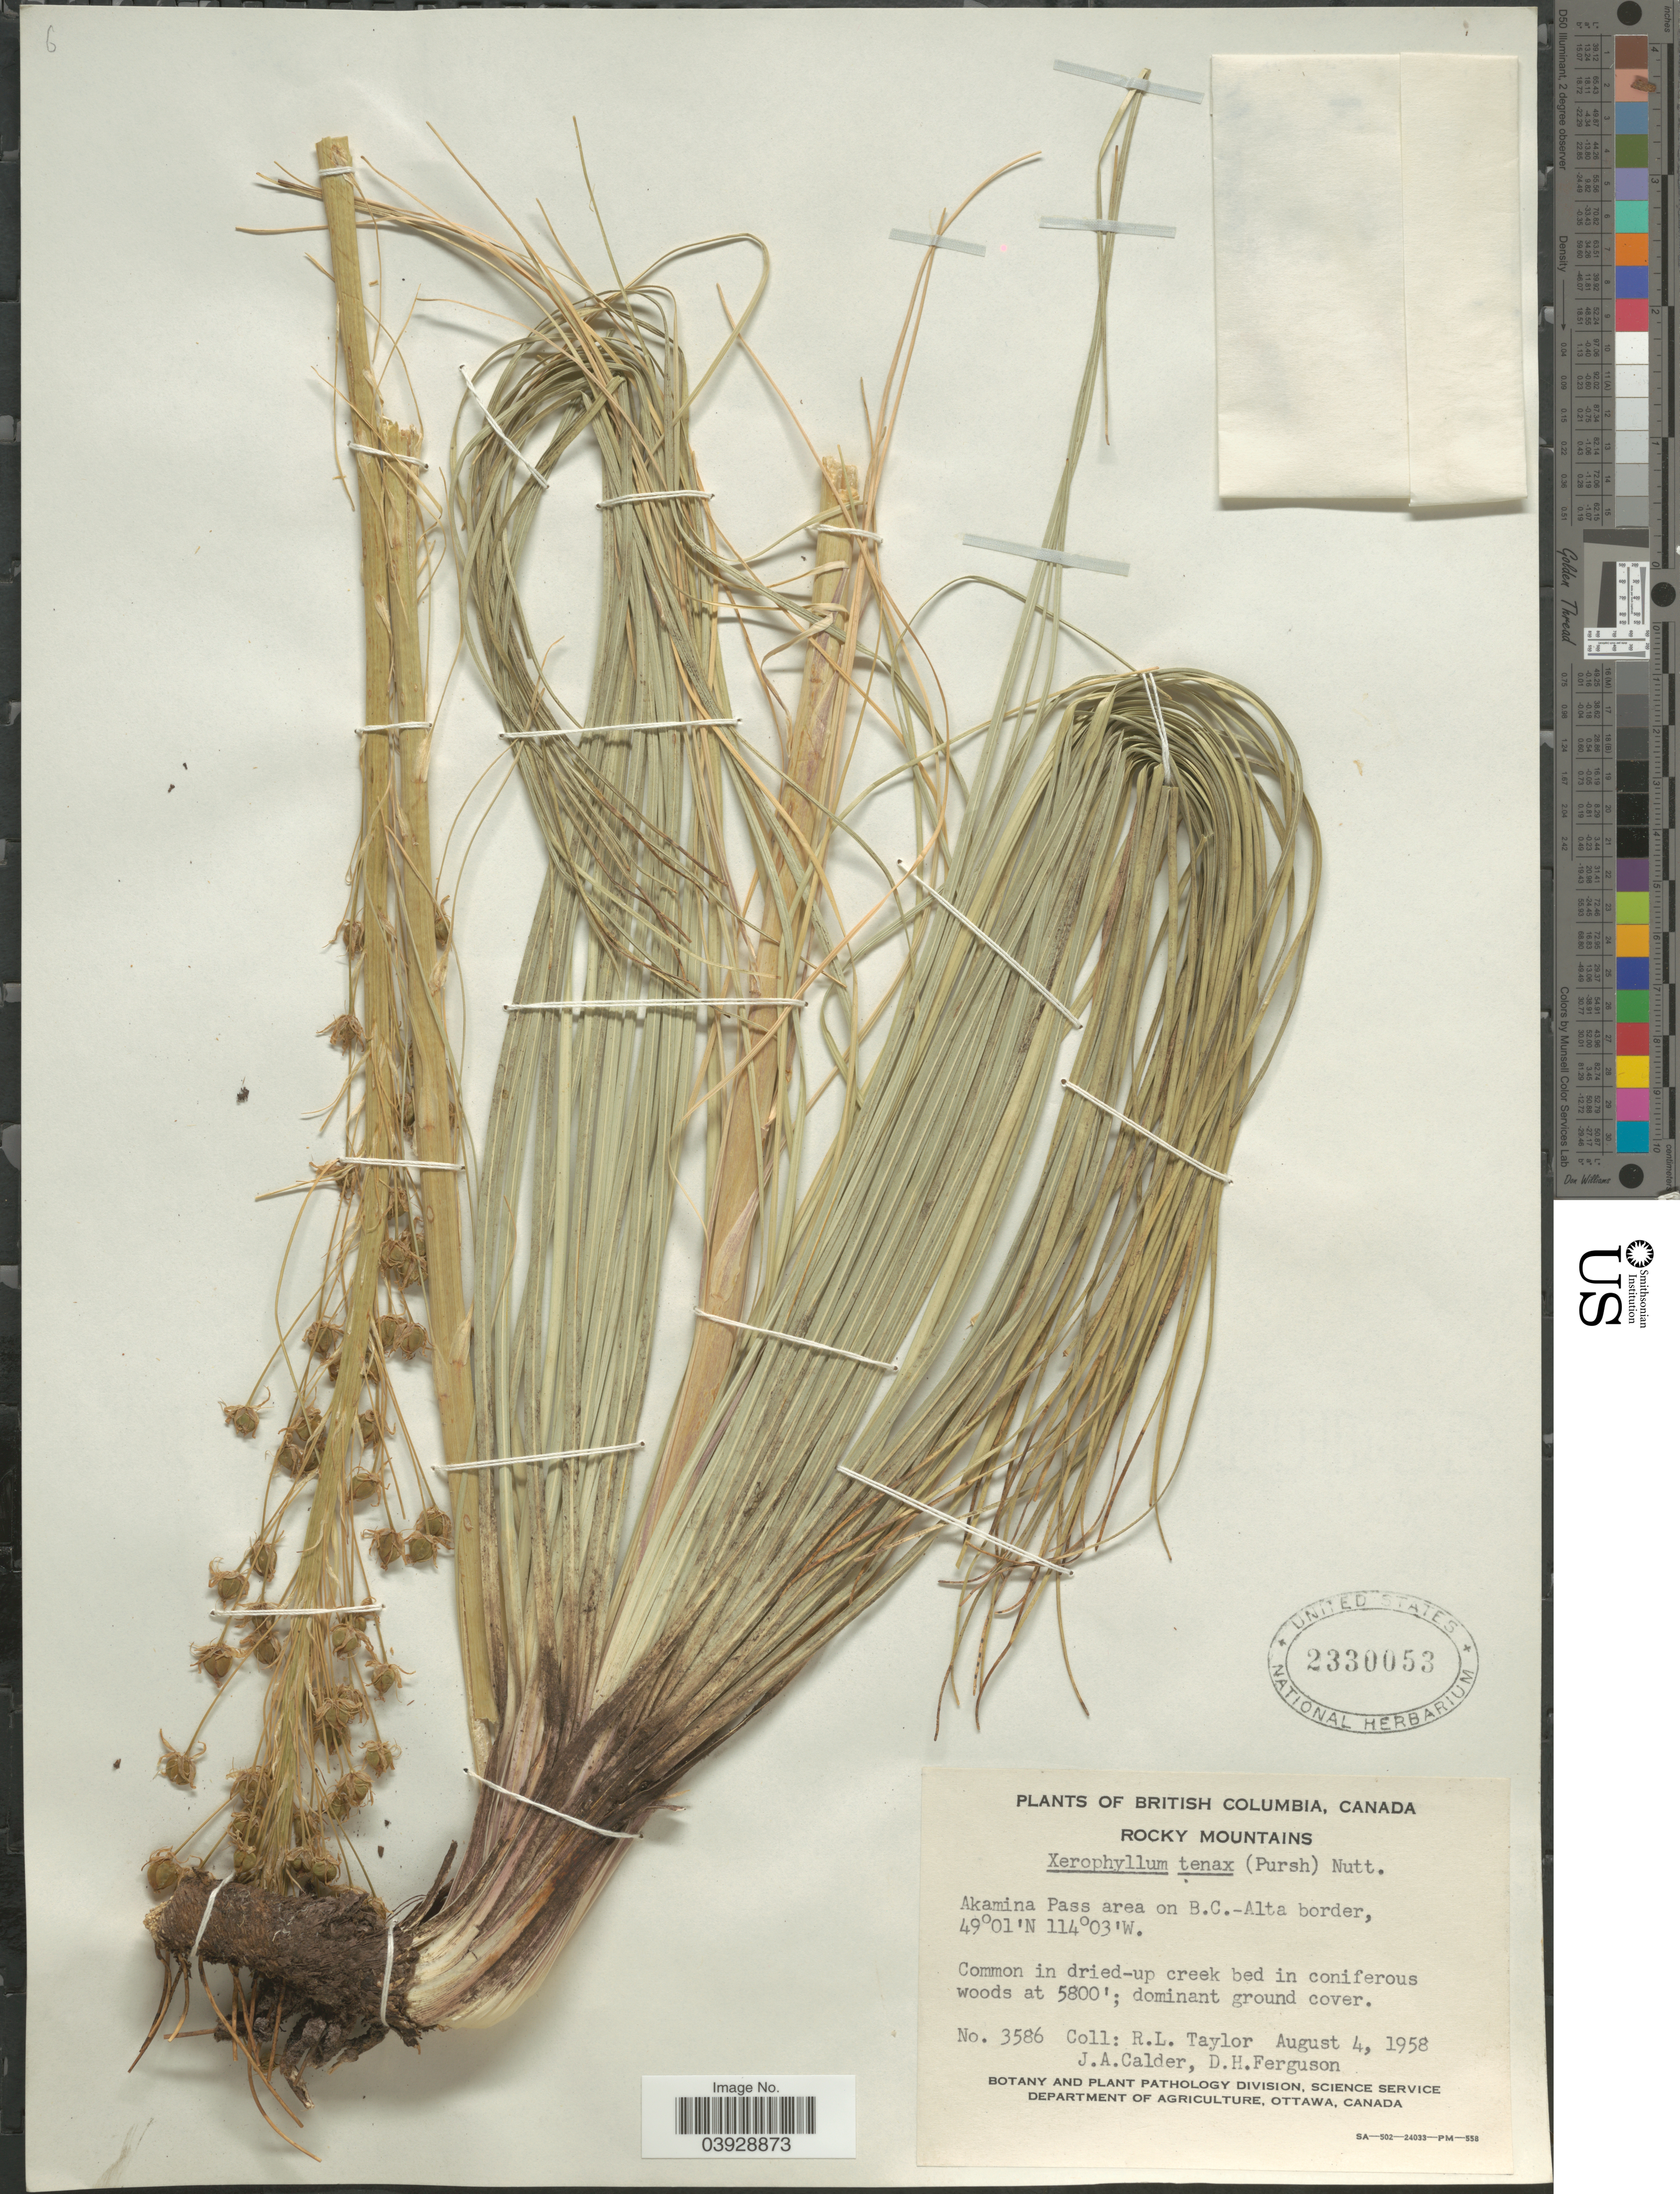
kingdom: Plantae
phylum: Tracheophyta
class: Liliopsida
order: Liliales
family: Melanthiaceae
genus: Xerophyllum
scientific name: Xerophyllum tenax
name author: (Pursh) Nutt.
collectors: R. Taylor, J. A. Calder & D. Ferguson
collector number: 3586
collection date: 1958-08-04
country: Canada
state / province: British Columbia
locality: Rocky Mountains. Akamina Pass area on B.C.-Alta border.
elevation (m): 1768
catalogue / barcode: US 2330053